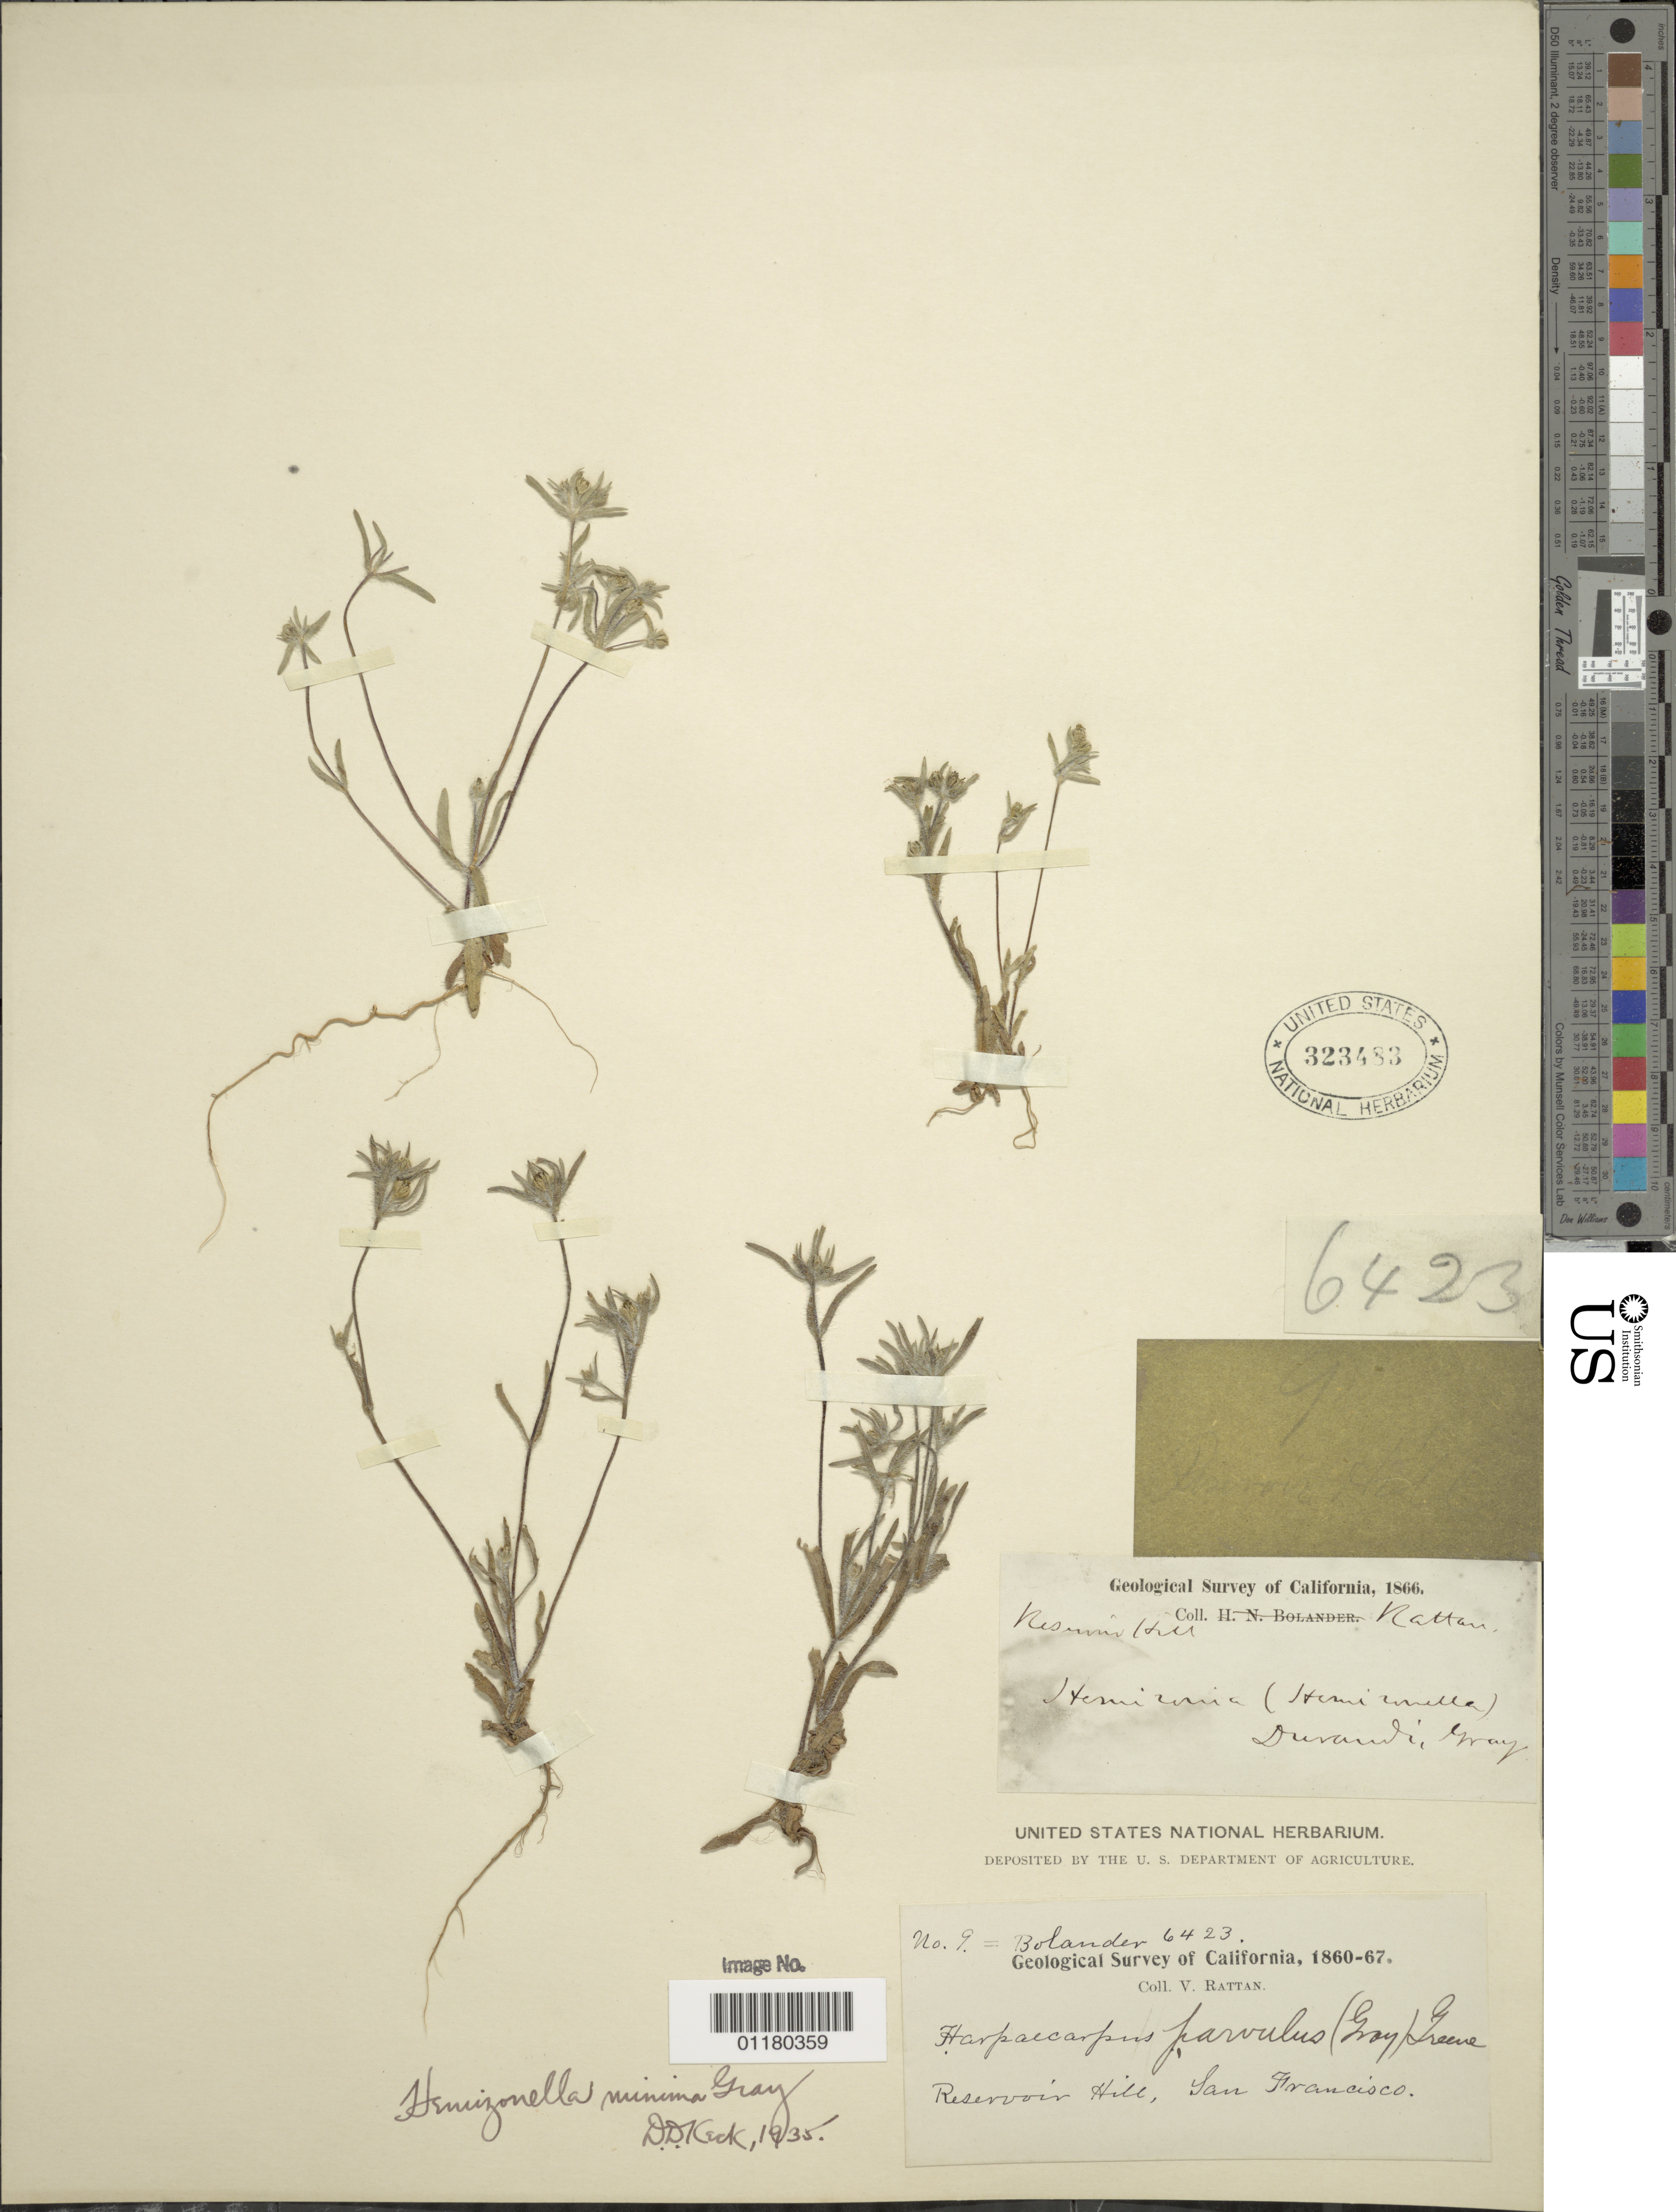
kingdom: Plantae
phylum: Tracheophyta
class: Magnoliopsida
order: Asterales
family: Asteraceae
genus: Hemizonella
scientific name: Hemizonella minima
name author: (A. Gray) A. Gray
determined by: Keck, David D.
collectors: V. Rattan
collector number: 9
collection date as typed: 1860 to -- --- 1867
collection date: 1860/1867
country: United States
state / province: California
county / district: San Francisco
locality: San Francisco, Reservoir Hill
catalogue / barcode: US 323483